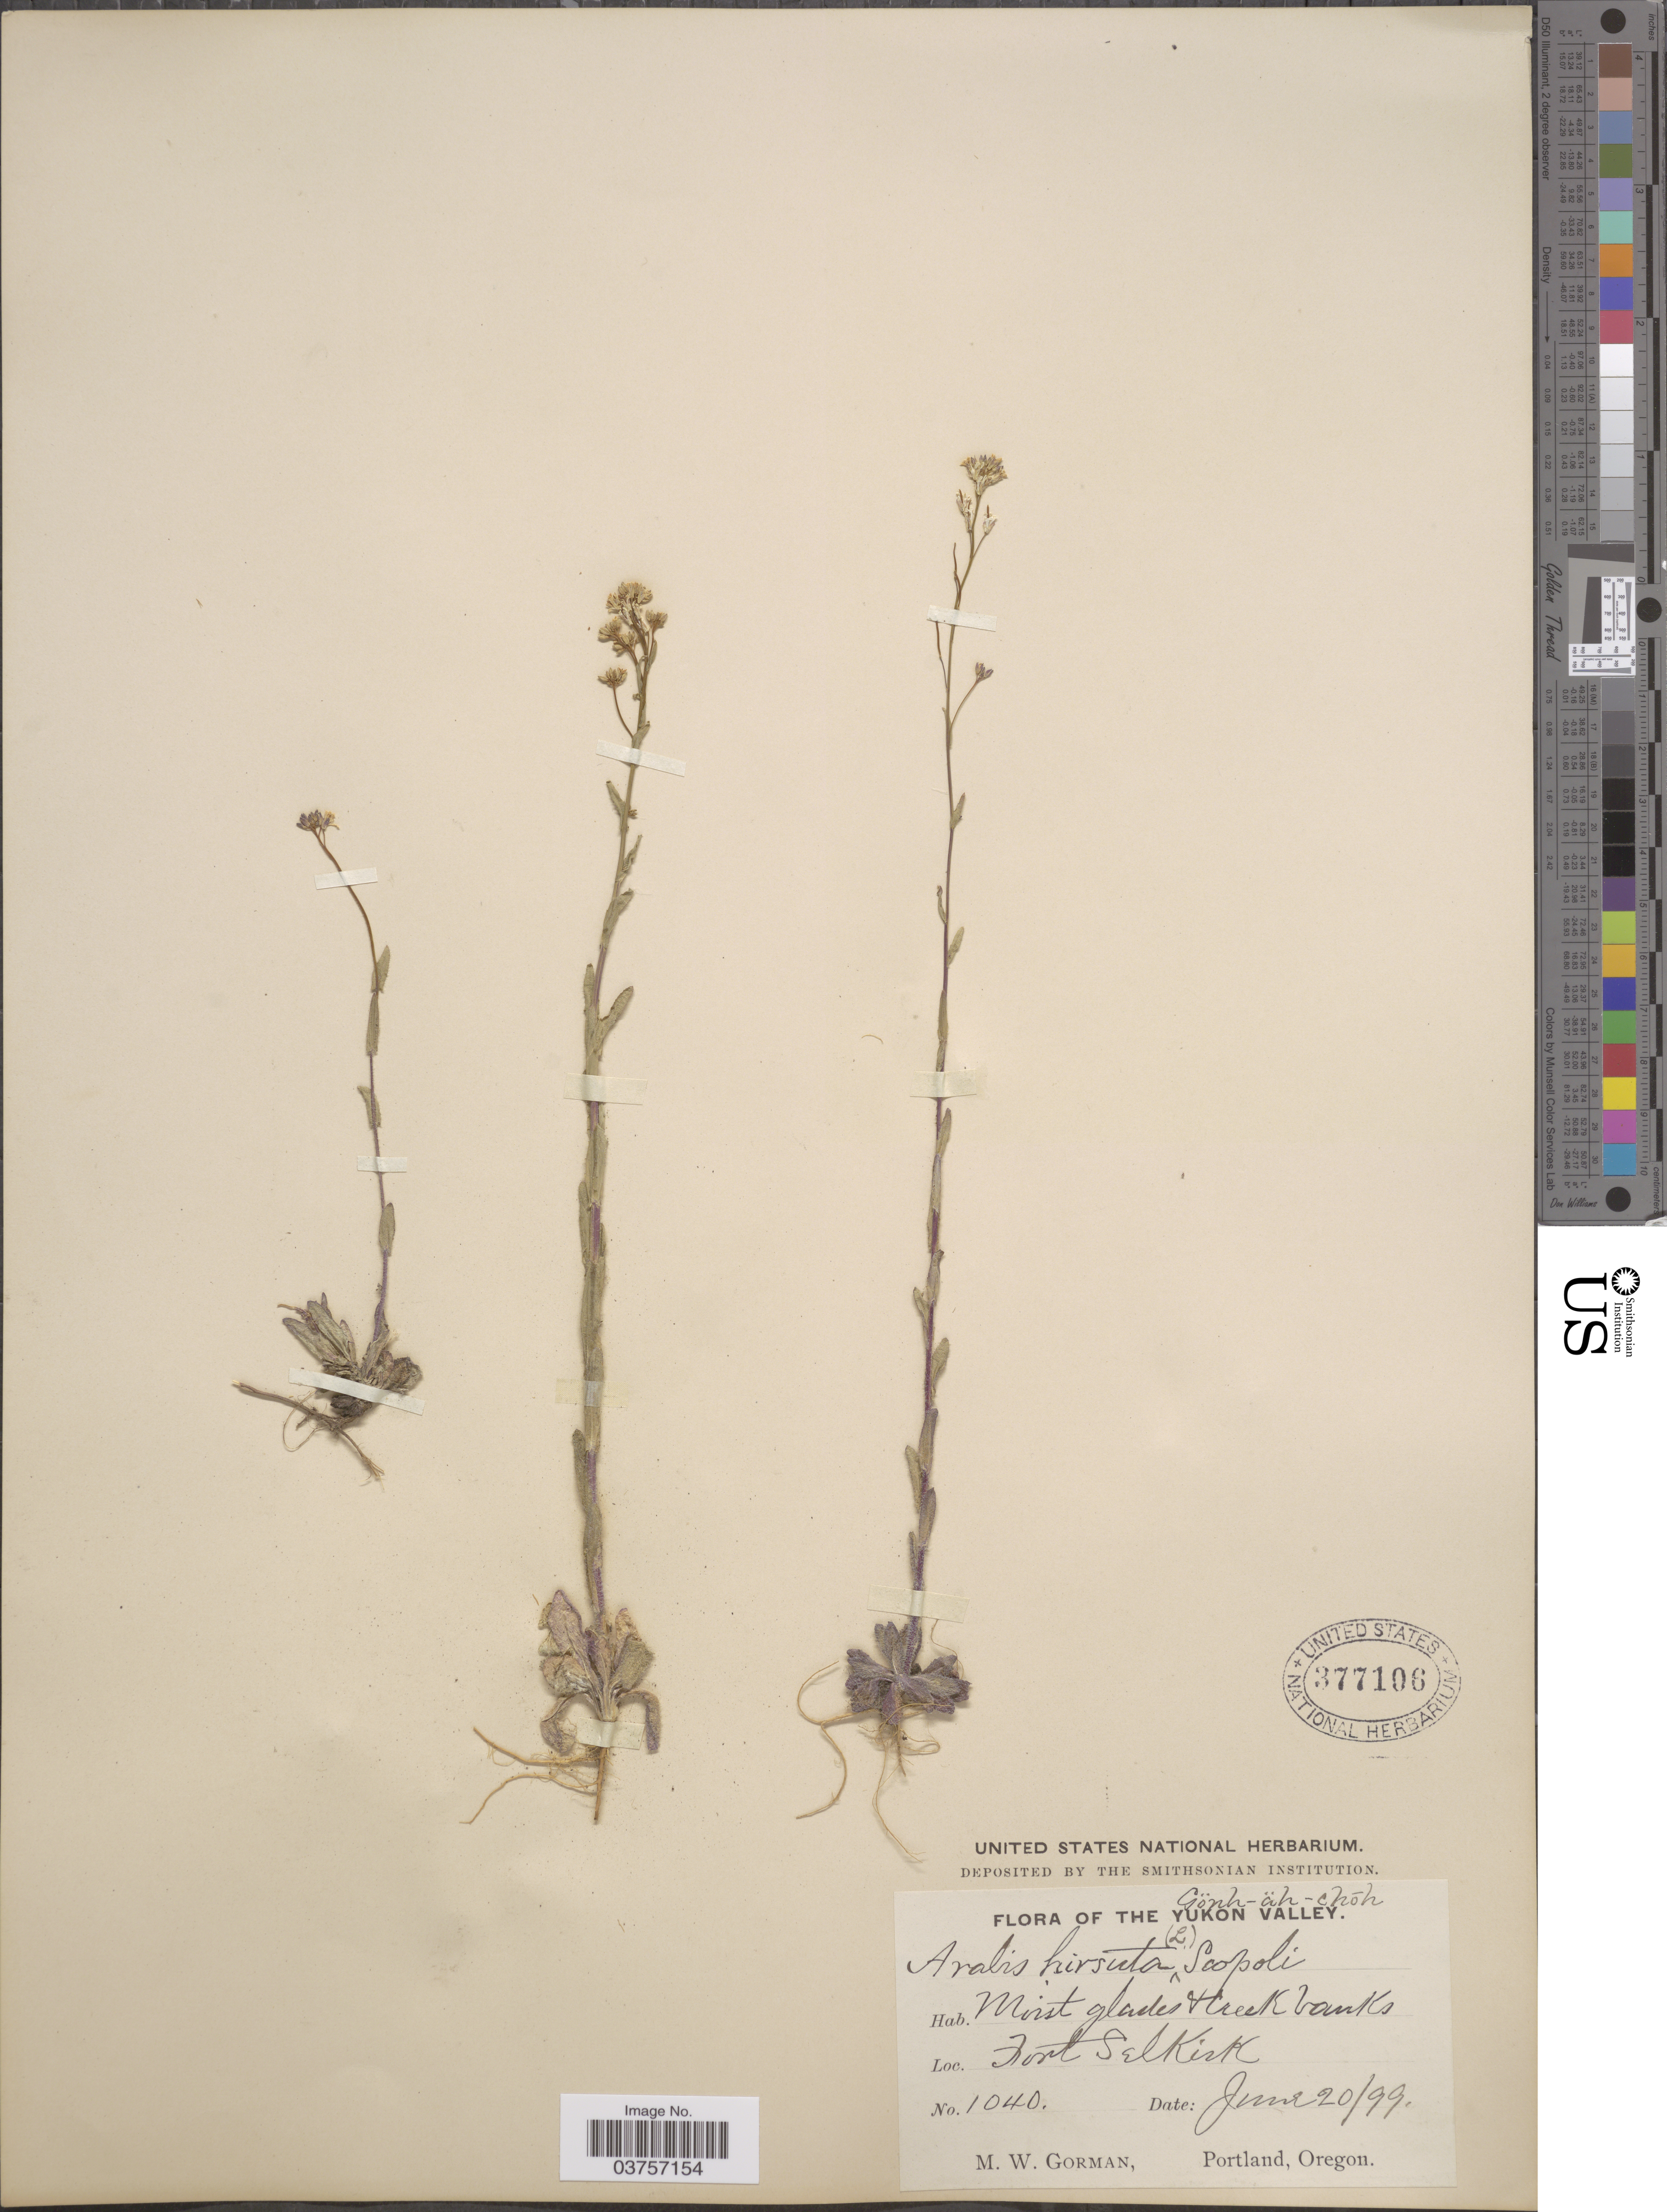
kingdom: Plantae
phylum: Tracheophyta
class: Magnoliopsida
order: Brassicales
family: Brassicaceae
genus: Arabis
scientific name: Arabis hirsuta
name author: (L.) Scop.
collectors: M. W. Gorman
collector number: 1040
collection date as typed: Transcribed d/m/y: 20/6/99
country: Canada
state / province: Yukon Territory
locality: The Yukon Valley. Moist glades + Creek banks. Fort Selkirk.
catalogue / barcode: US 377106